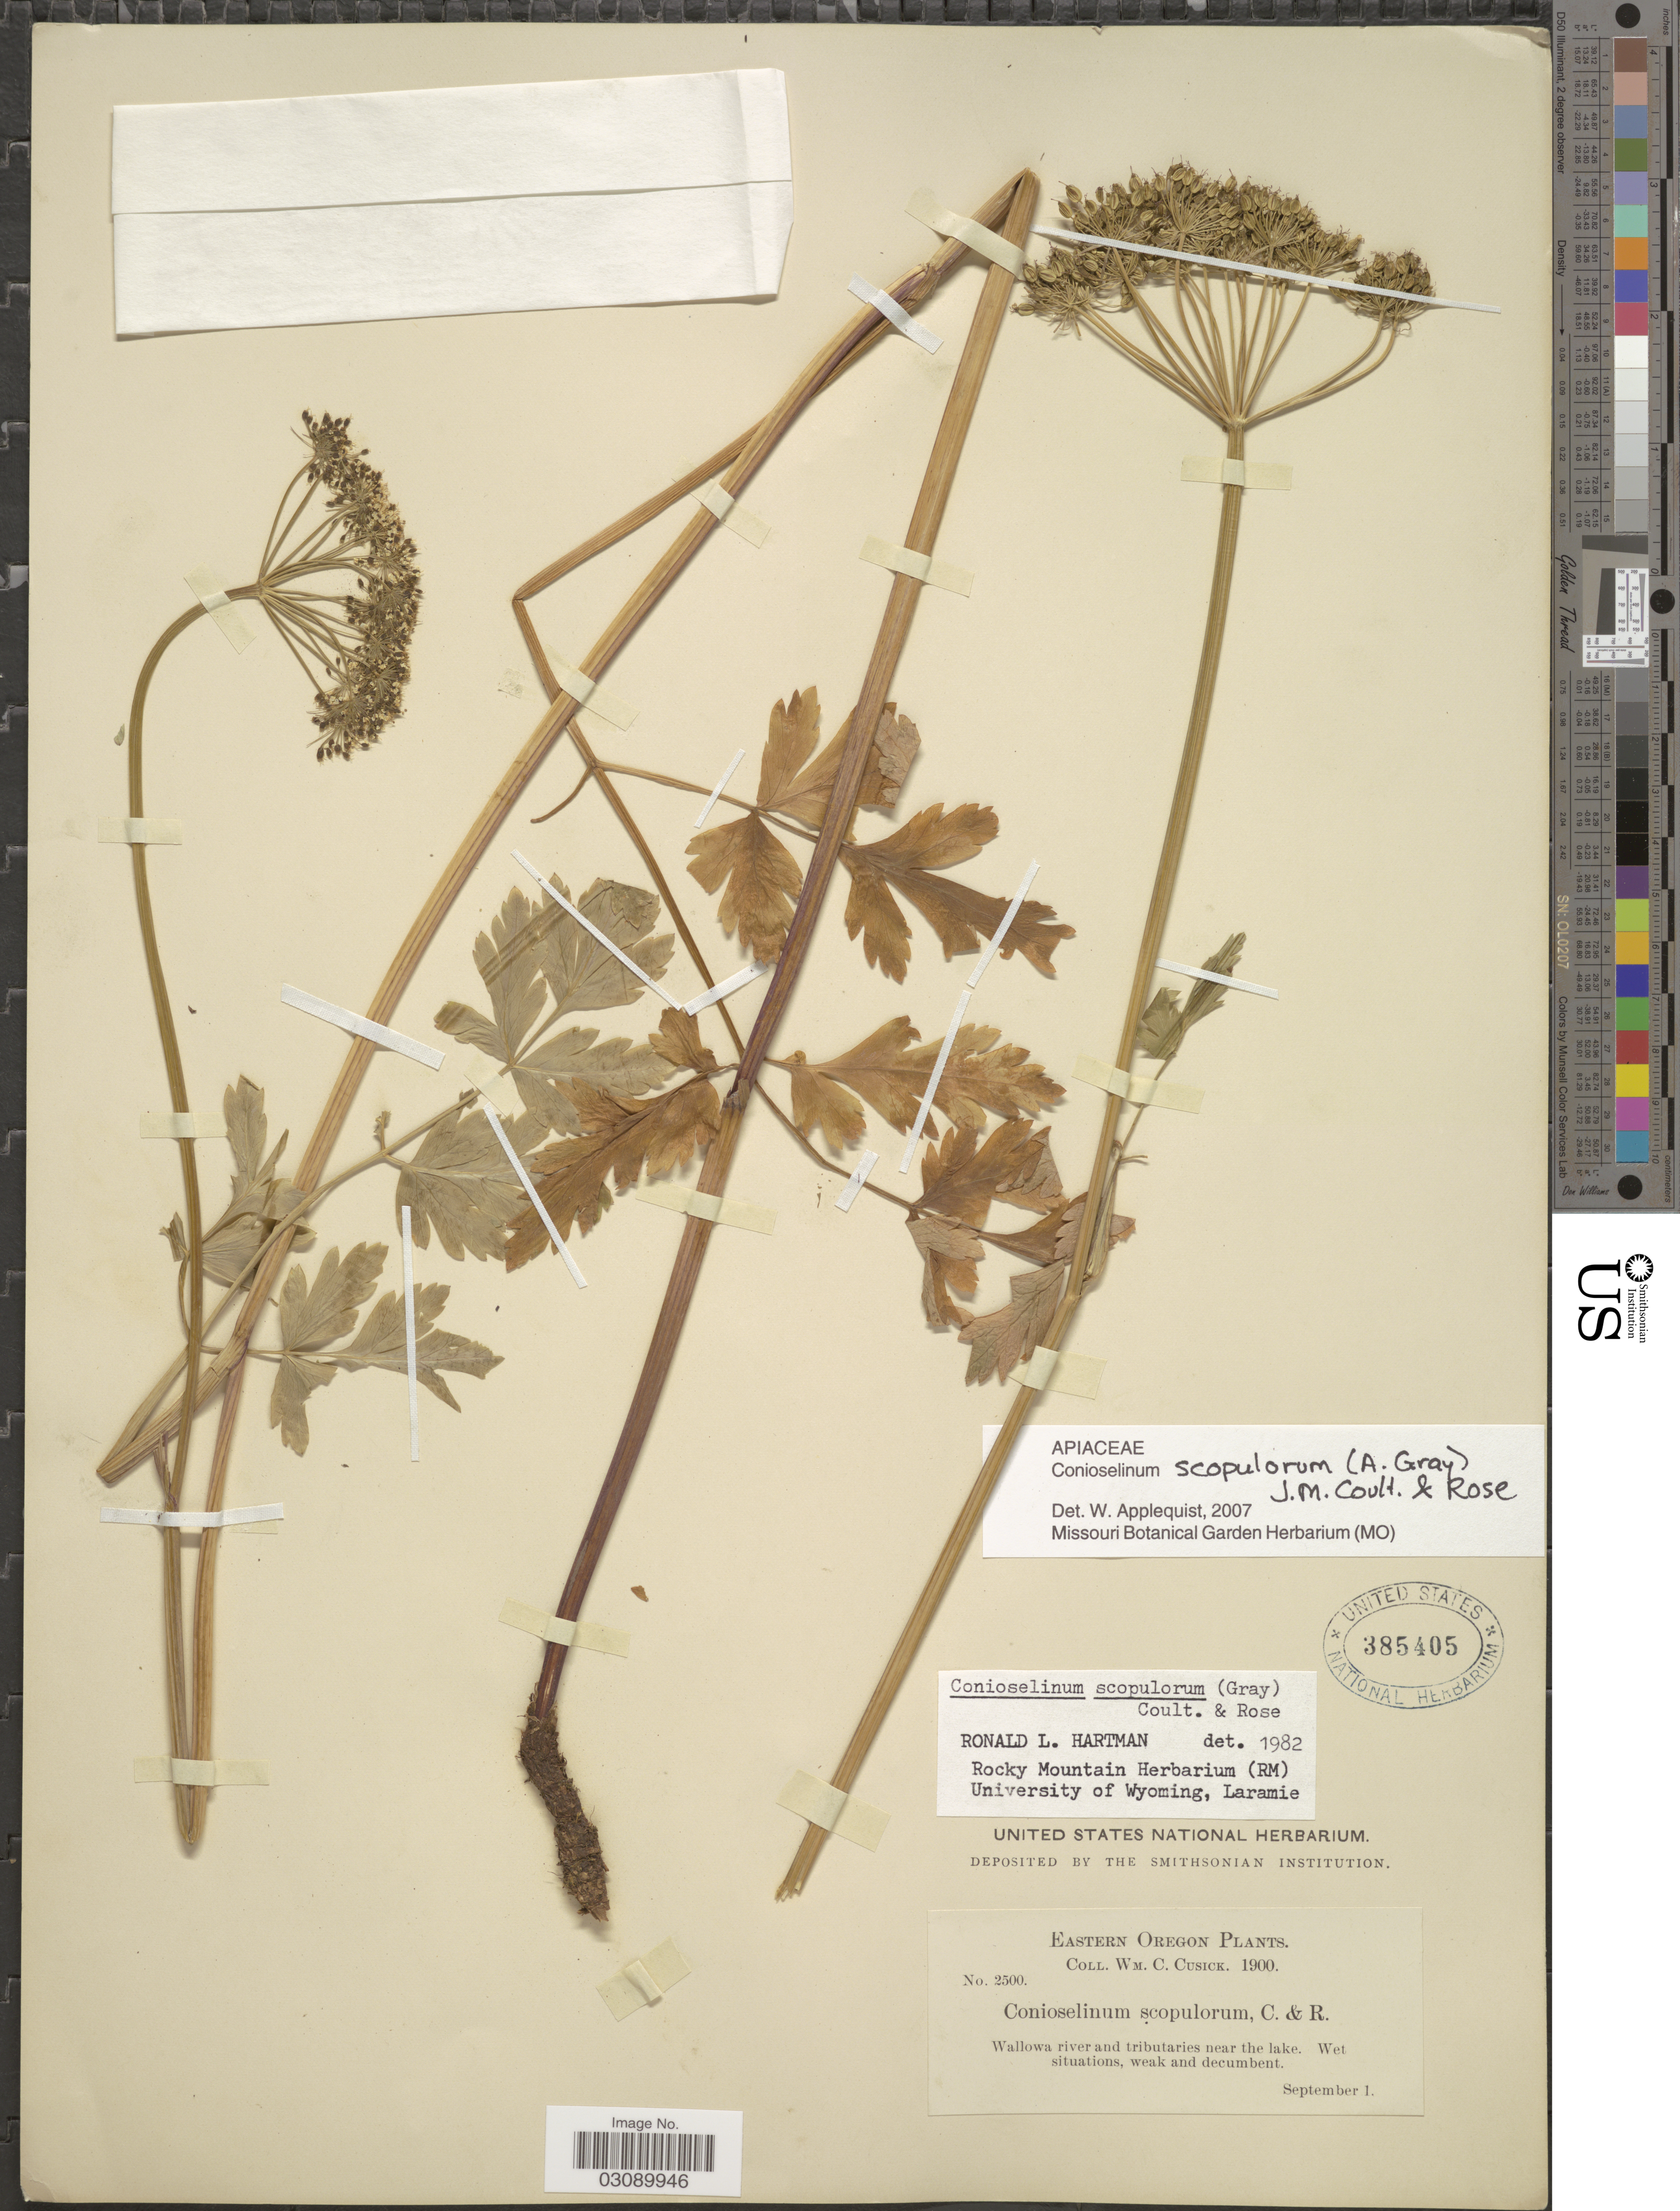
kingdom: Plantae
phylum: Tracheophyta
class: Magnoliopsida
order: Apiales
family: Apiaceae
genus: Conioselinum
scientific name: Conioselinum scopulorum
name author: (A. Gray) J.M. Coult. & Rose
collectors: W. C. Cusick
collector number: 2500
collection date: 1900-09-01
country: United States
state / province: Oregon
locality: Eastern Oregon. Wallowa river and tributaries near the lake.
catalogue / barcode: US 385405